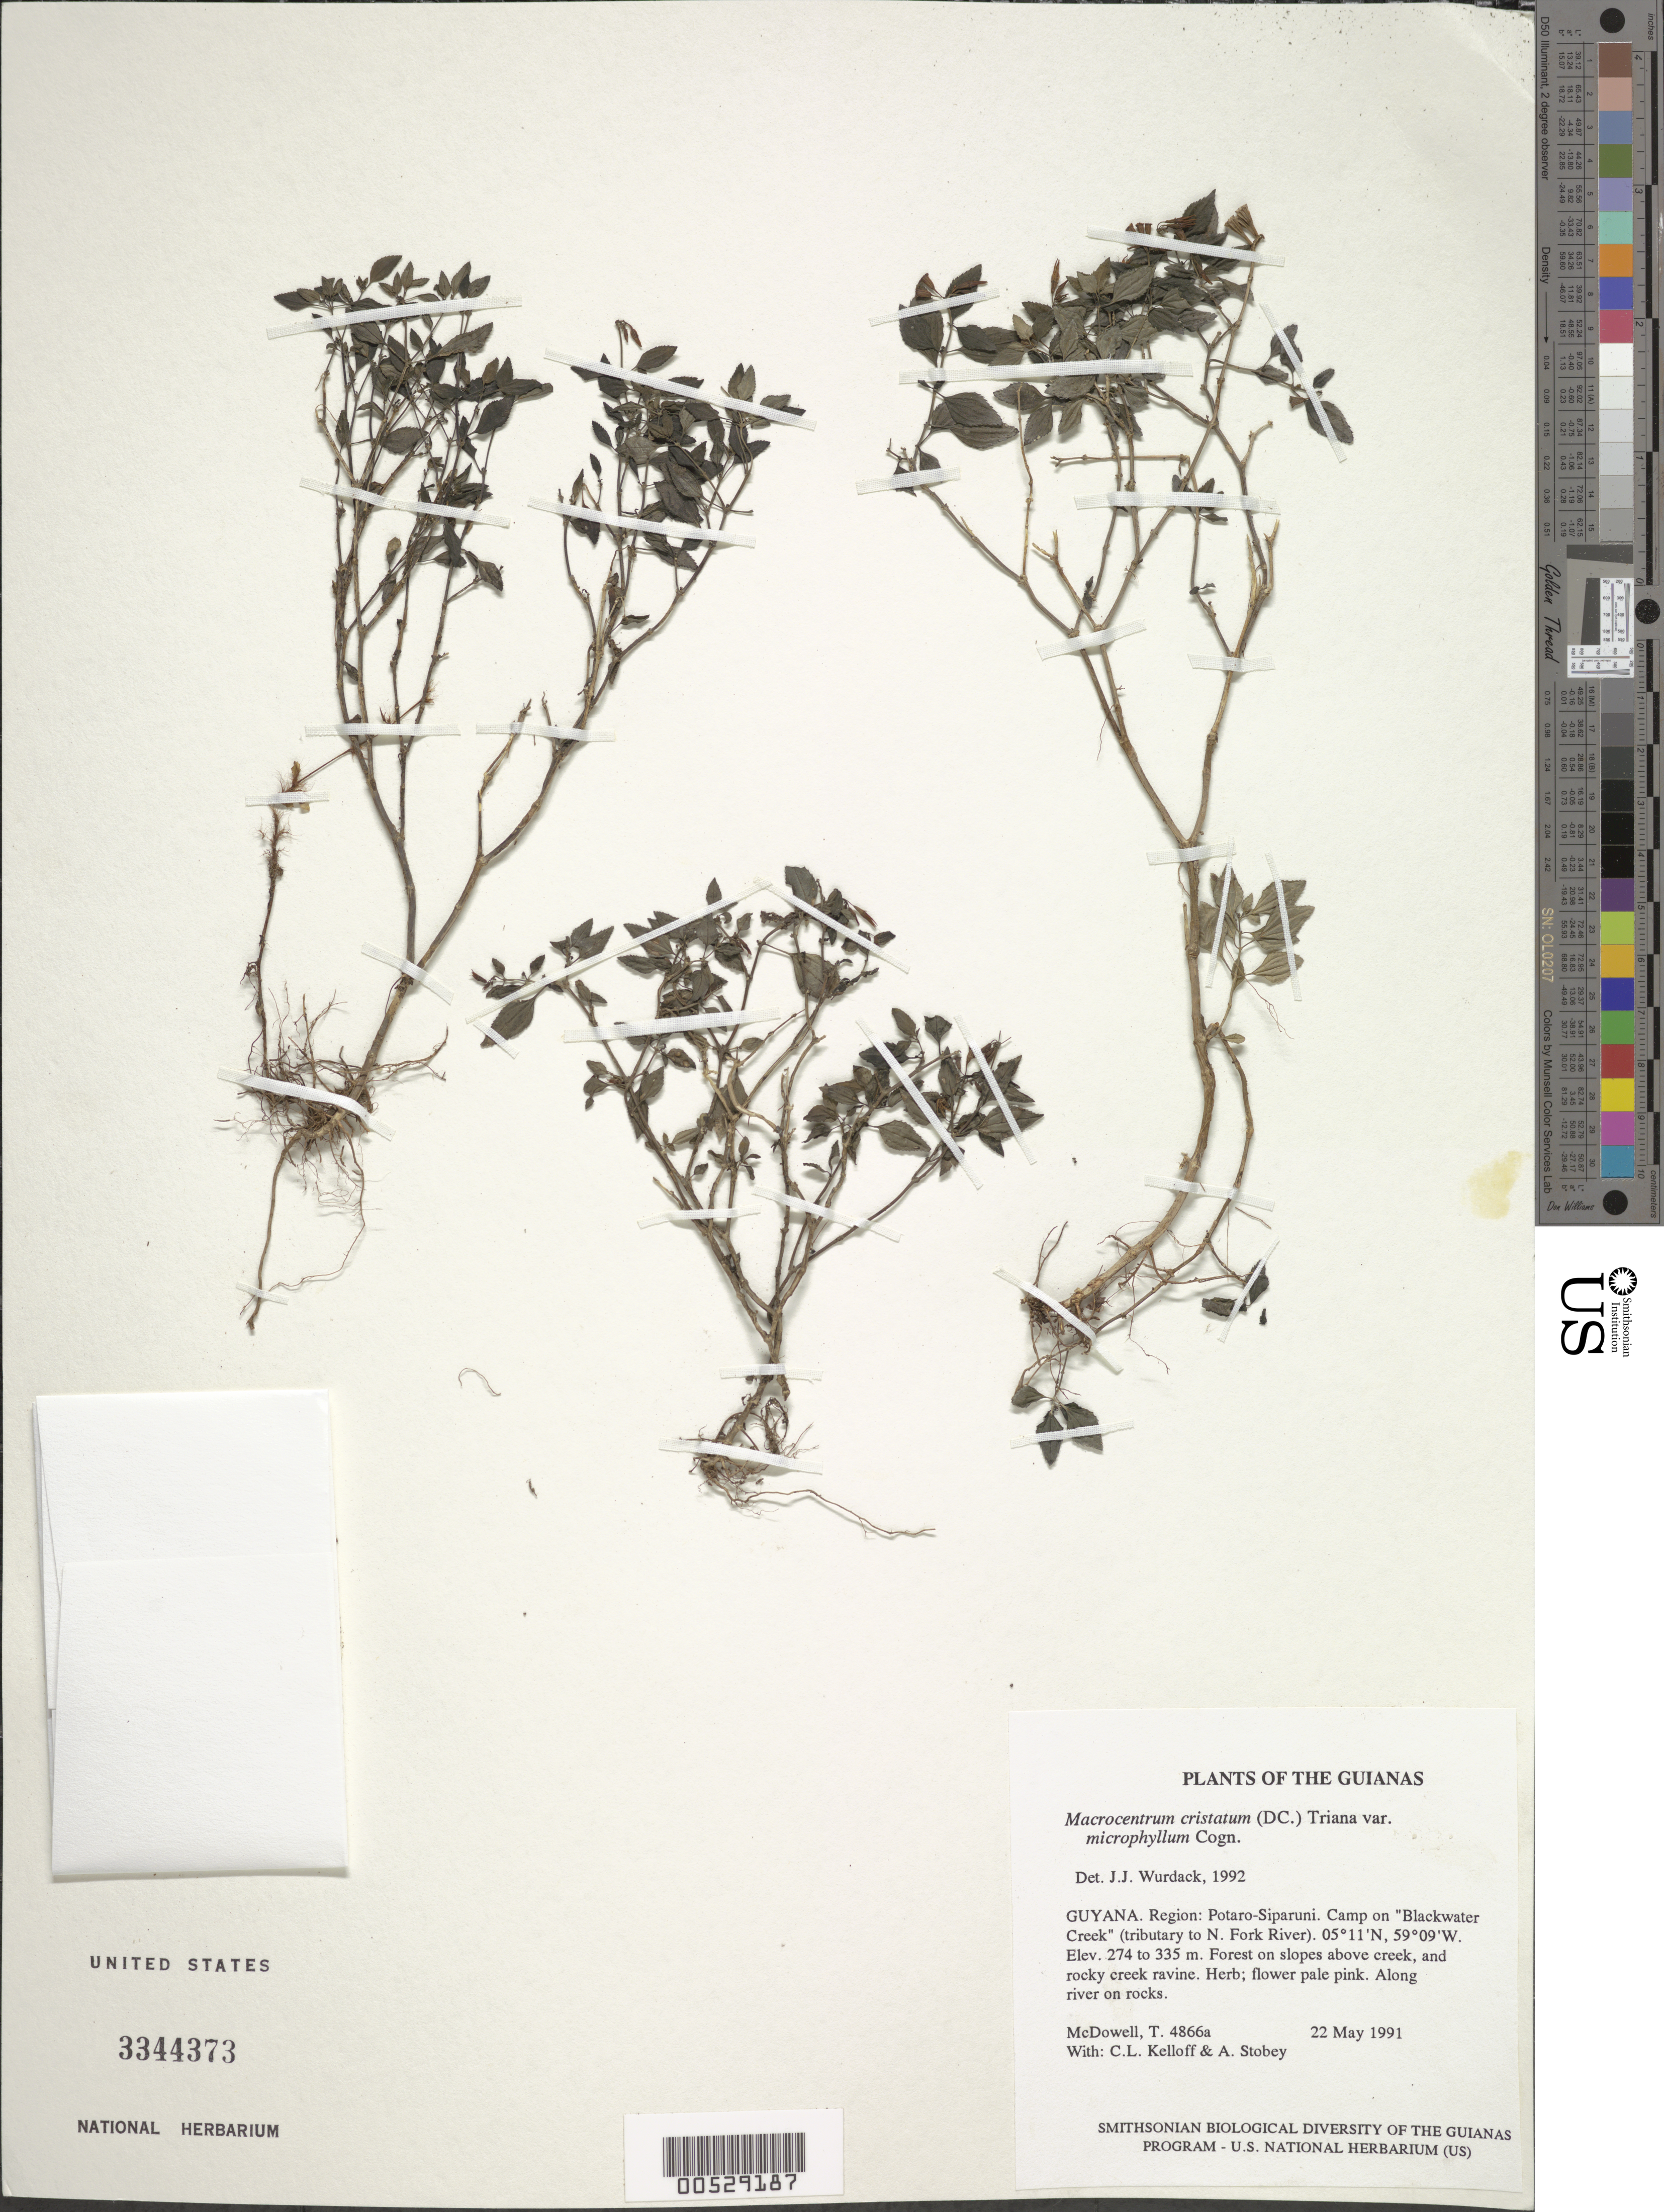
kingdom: Plantae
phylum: Tracheophyta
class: Magnoliopsida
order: Myrtales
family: Melastomataceae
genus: Macrocentrum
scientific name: Macrocentrum cristatum var. microphyllum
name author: Cogn.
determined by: Wurdack, John J., (US), US (UNITED STATES)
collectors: T. McDowell, C. L. Kelloff & A. Stobey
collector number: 4866 a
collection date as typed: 22 May 1991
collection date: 1991-05-22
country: Guyana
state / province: Potaro-Siparuni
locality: Camp on "Blackwater Creek" (tributary to North Fork River)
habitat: Forest on slopes above creek, and rocky creek ravine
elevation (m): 274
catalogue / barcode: US 3344373